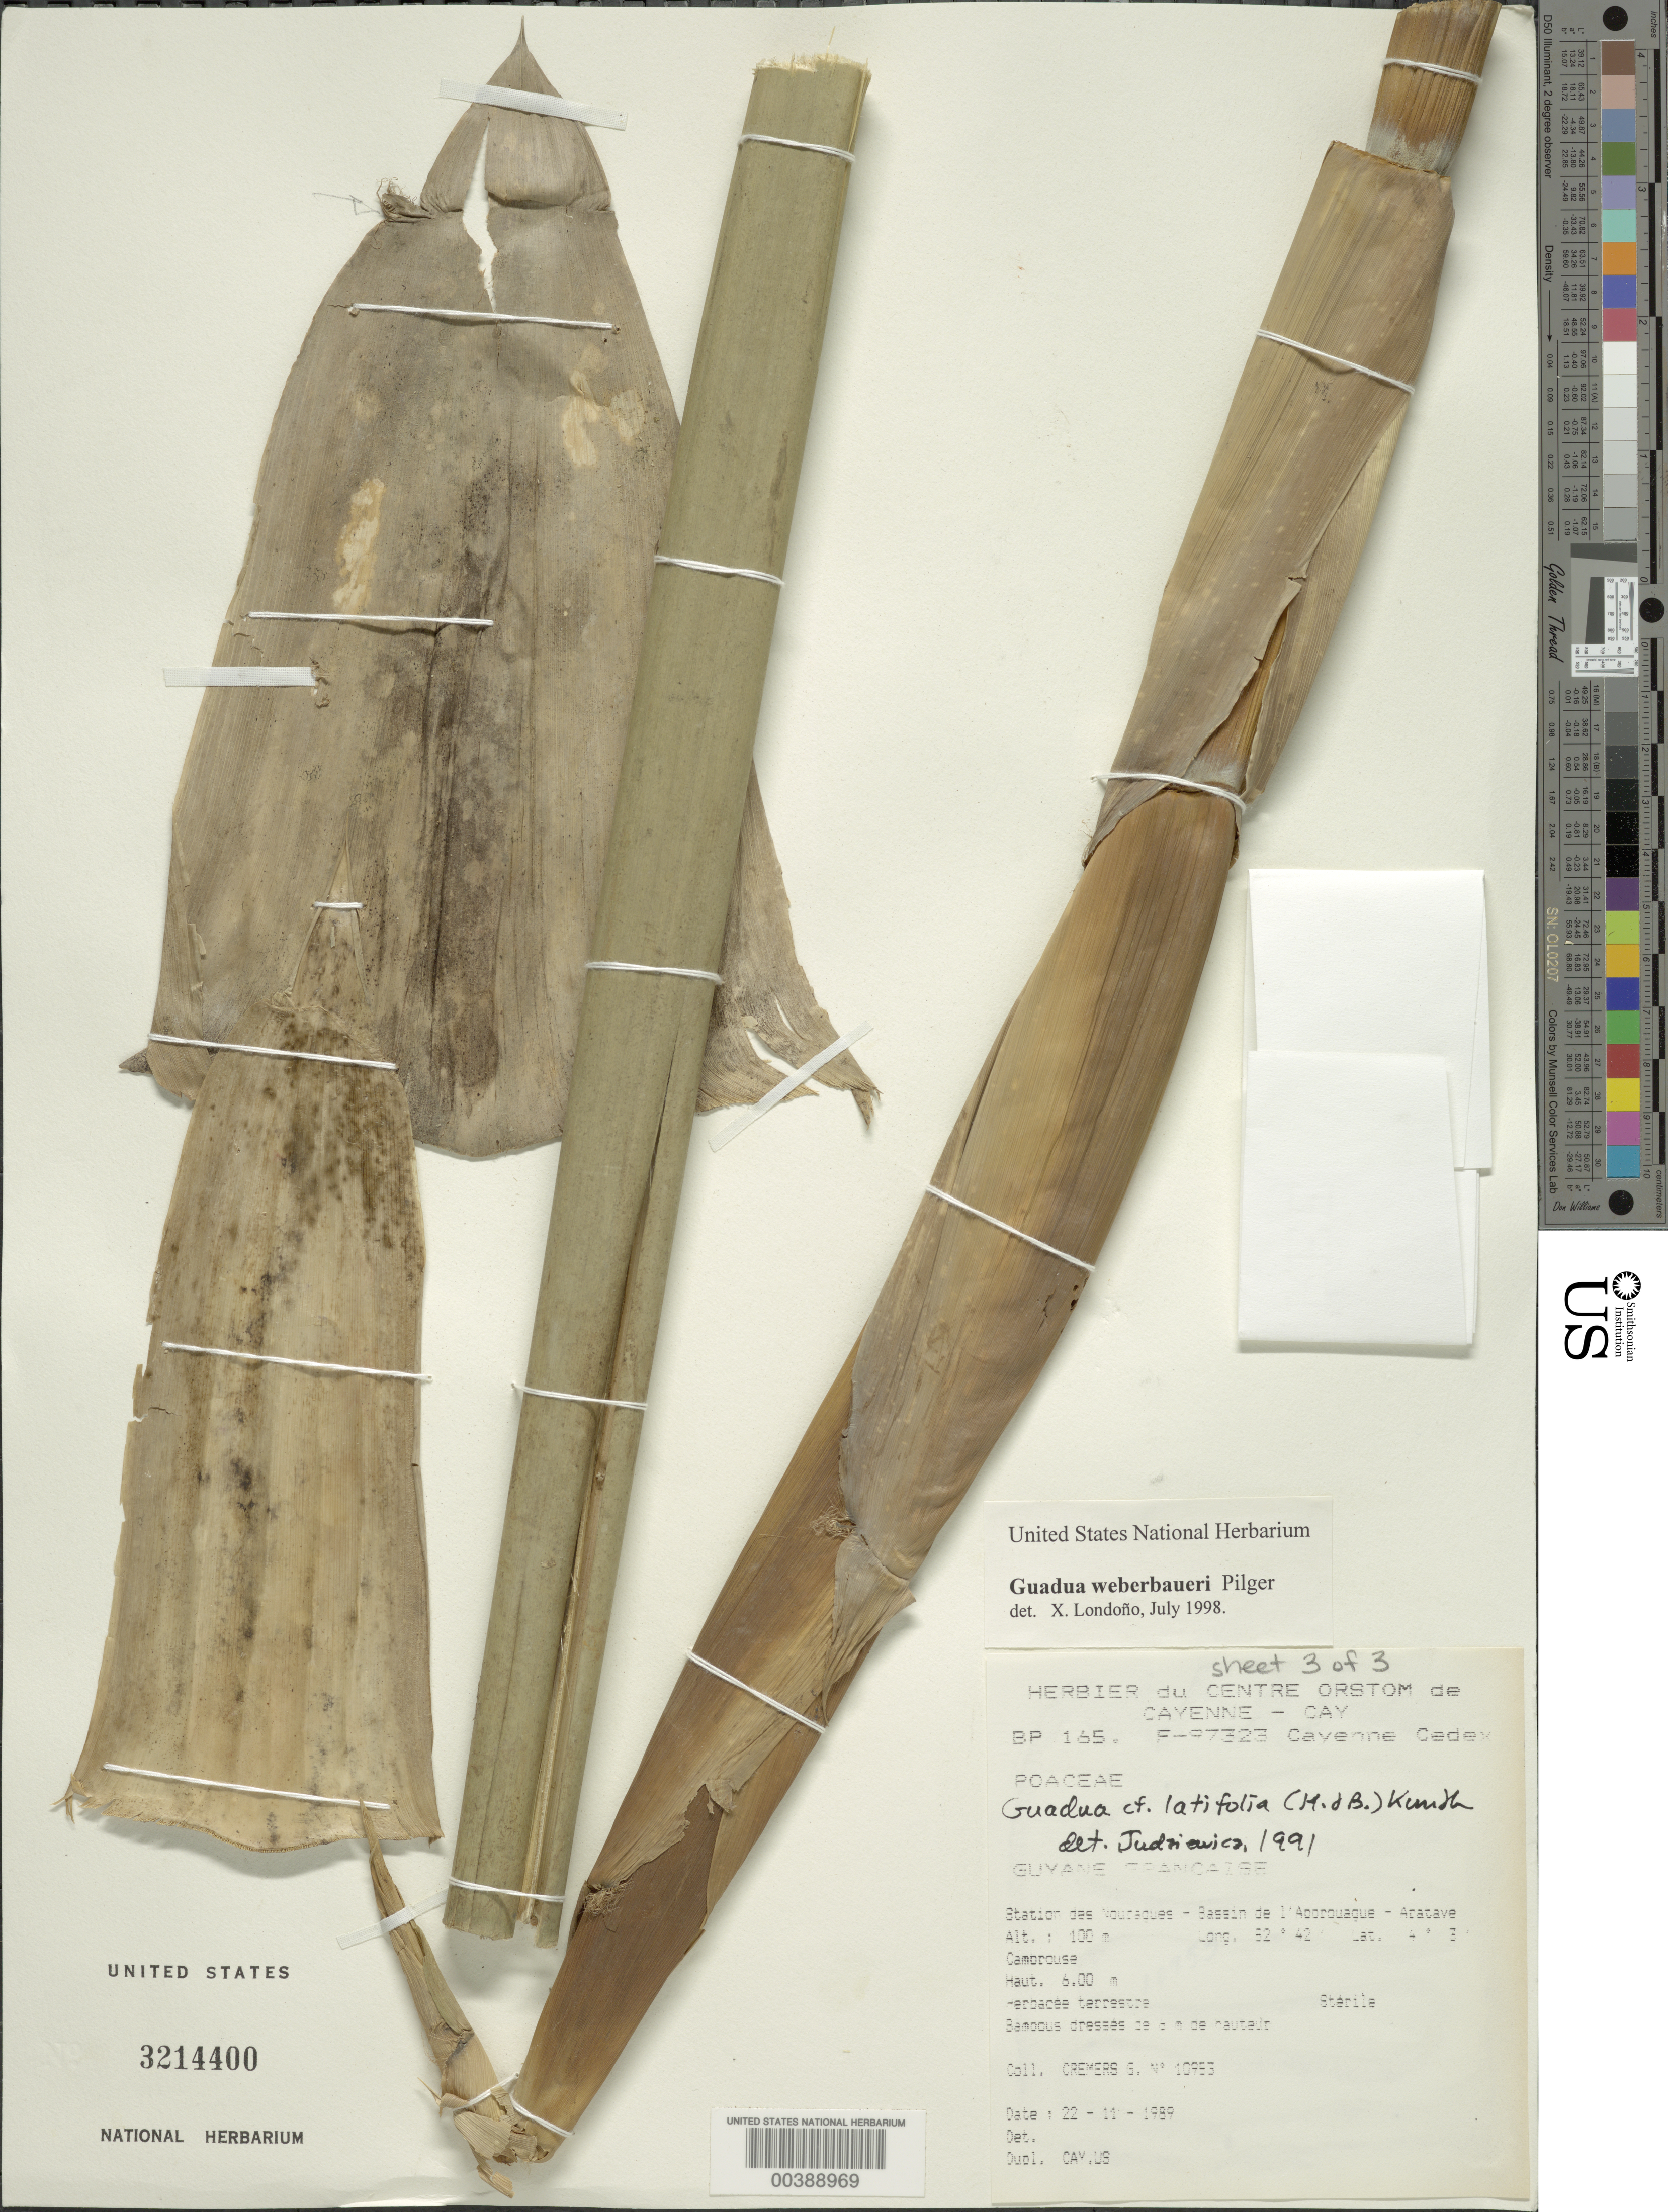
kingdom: Plantae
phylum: Tracheophyta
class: Liliopsida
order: Poales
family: Poaceae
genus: Guadua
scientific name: Guadua weberbaueri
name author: Pilg.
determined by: Londoño, X., (TULV), Jardin Botanico "Juan Maria Cespedes"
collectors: G. Cremers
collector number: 10953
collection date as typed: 22 Nov 1989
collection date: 1989-11-22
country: French Guiana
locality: Station des nouragues, bassin de l'approuague-arataye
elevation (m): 100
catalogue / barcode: US 3214400